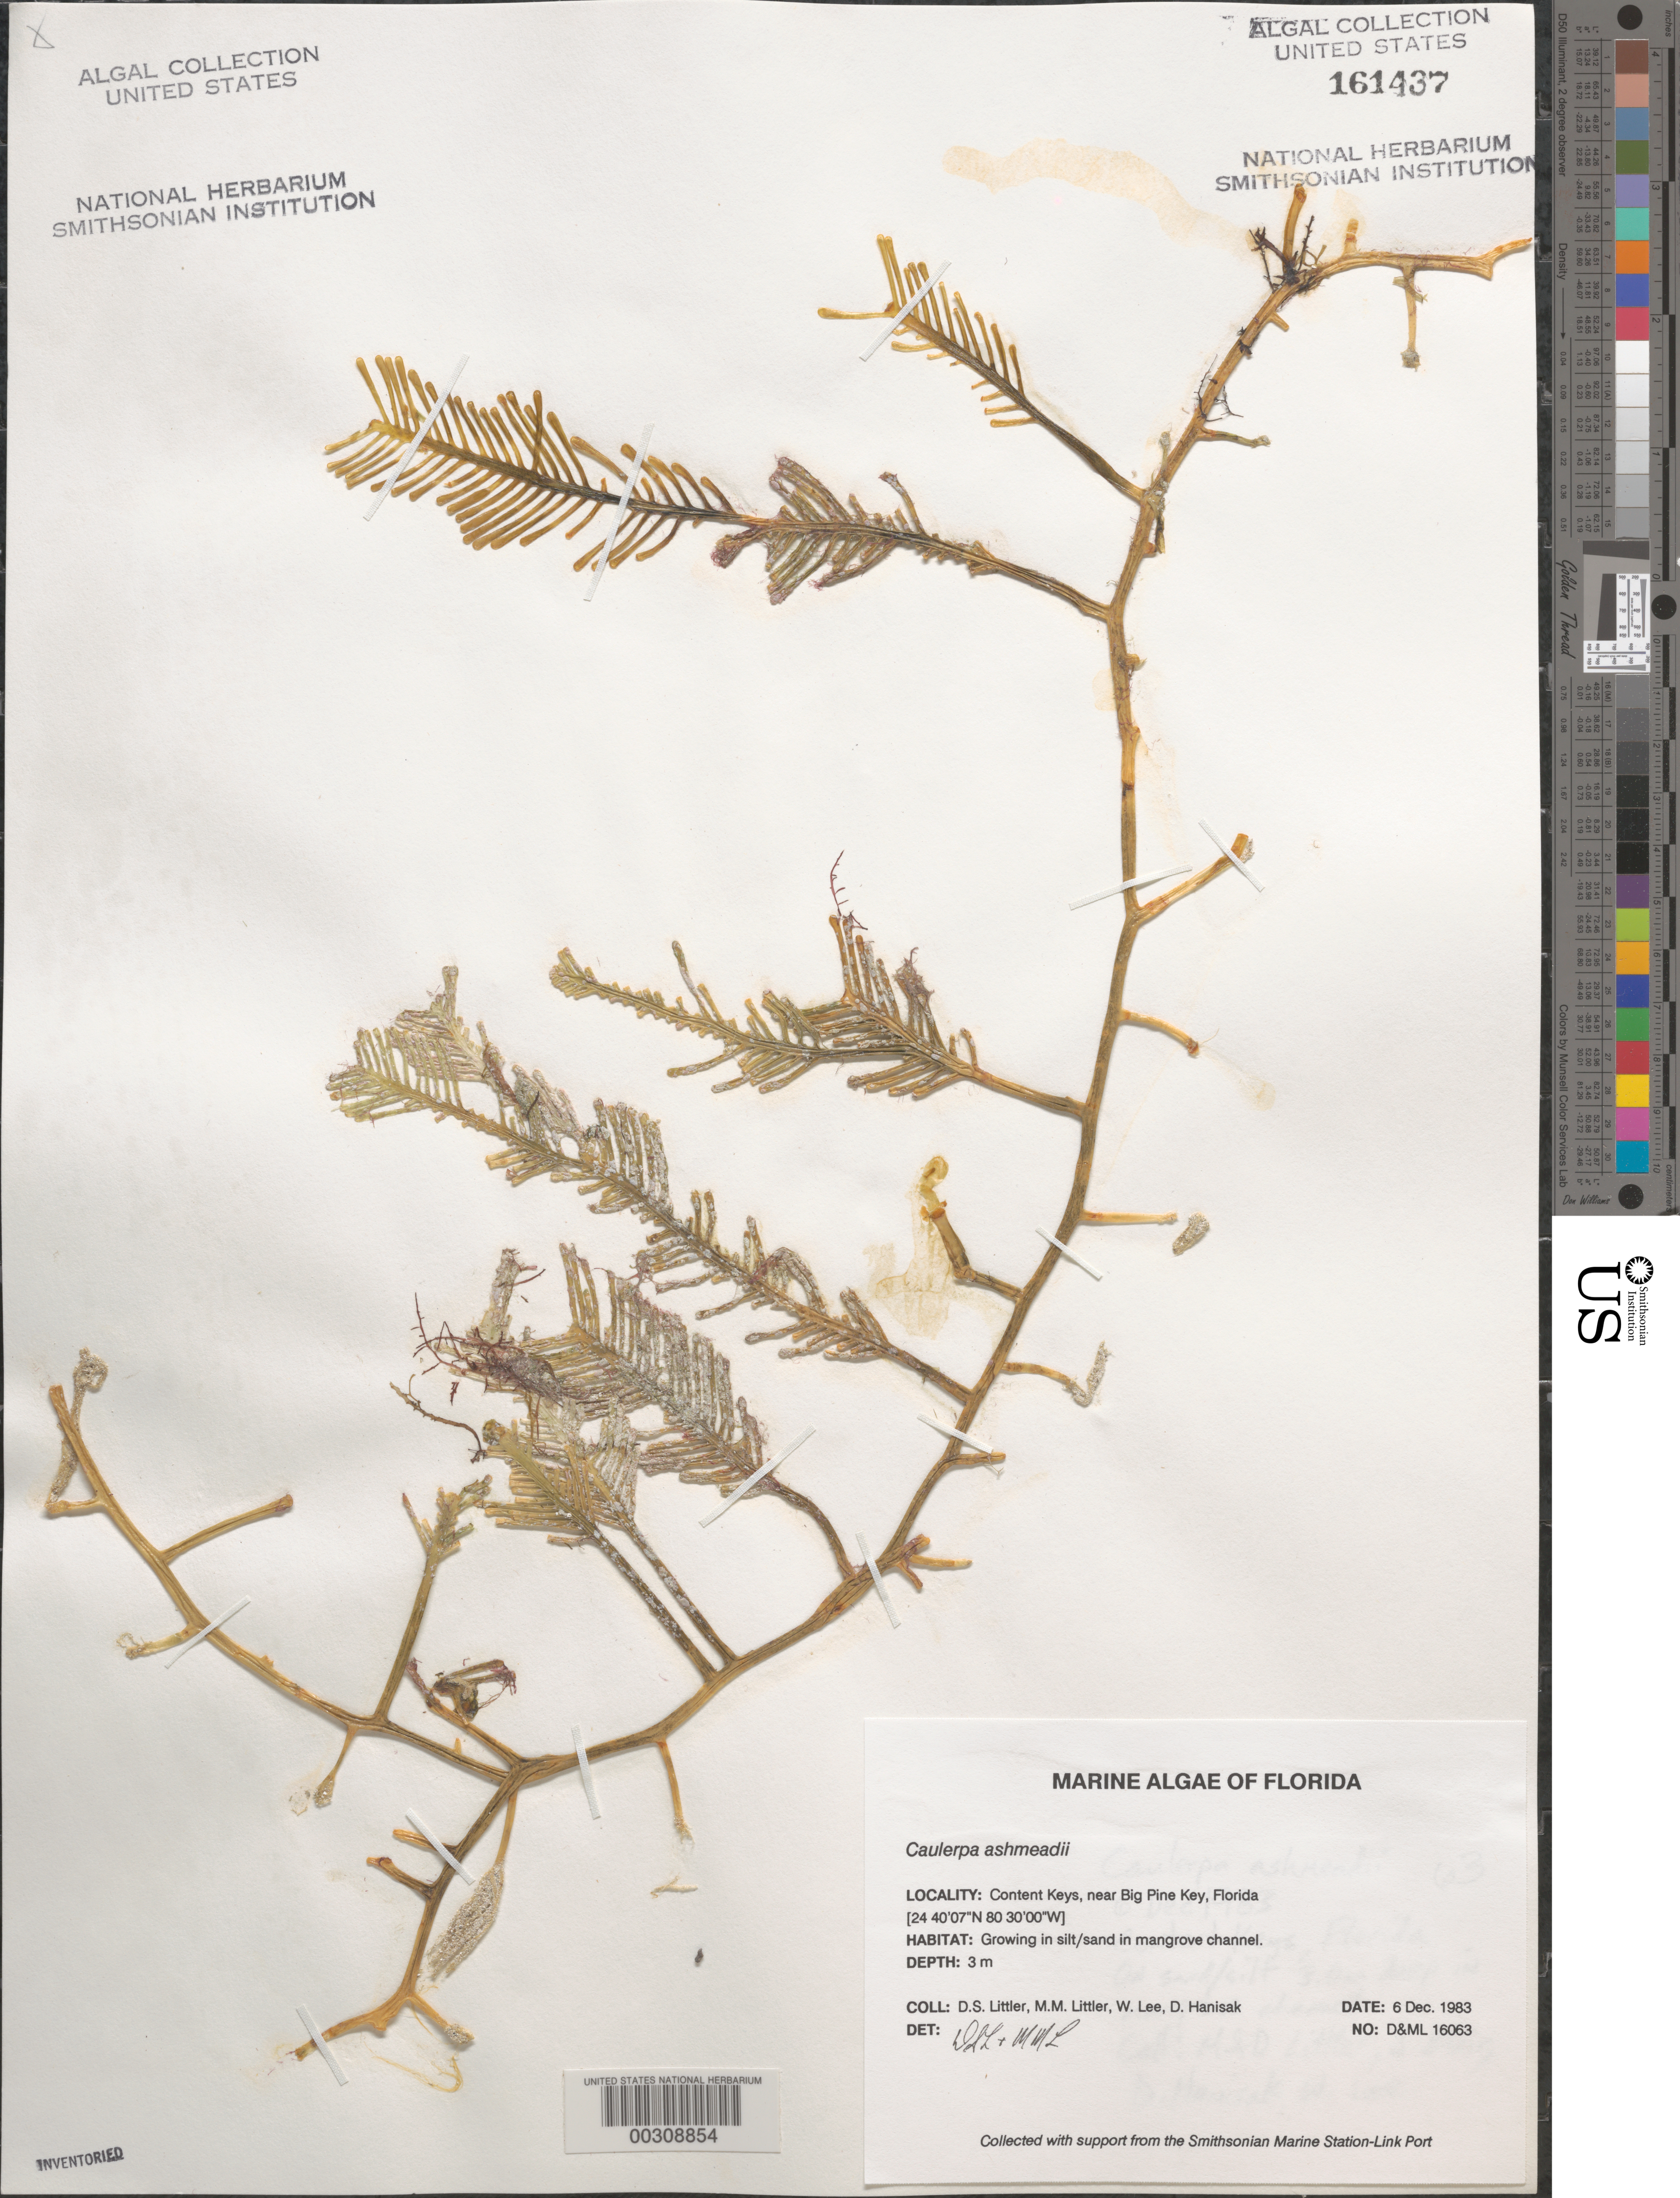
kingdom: Plantae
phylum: Chlorophyta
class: Ulvophyceae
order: Bryopsidales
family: Caulerpaceae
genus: Caulerpa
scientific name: Caulerpa ashmeadii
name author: Harv.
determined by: Littler, D. S.; Littler, M. M.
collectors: D. S. Littler, M. M. Littler, W. Lee & M. Hanisak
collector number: D&ML 16063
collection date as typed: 06 Dec 1983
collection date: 1983-12-06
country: United States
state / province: Florida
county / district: Monroe County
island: Content Keys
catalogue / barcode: US 161437